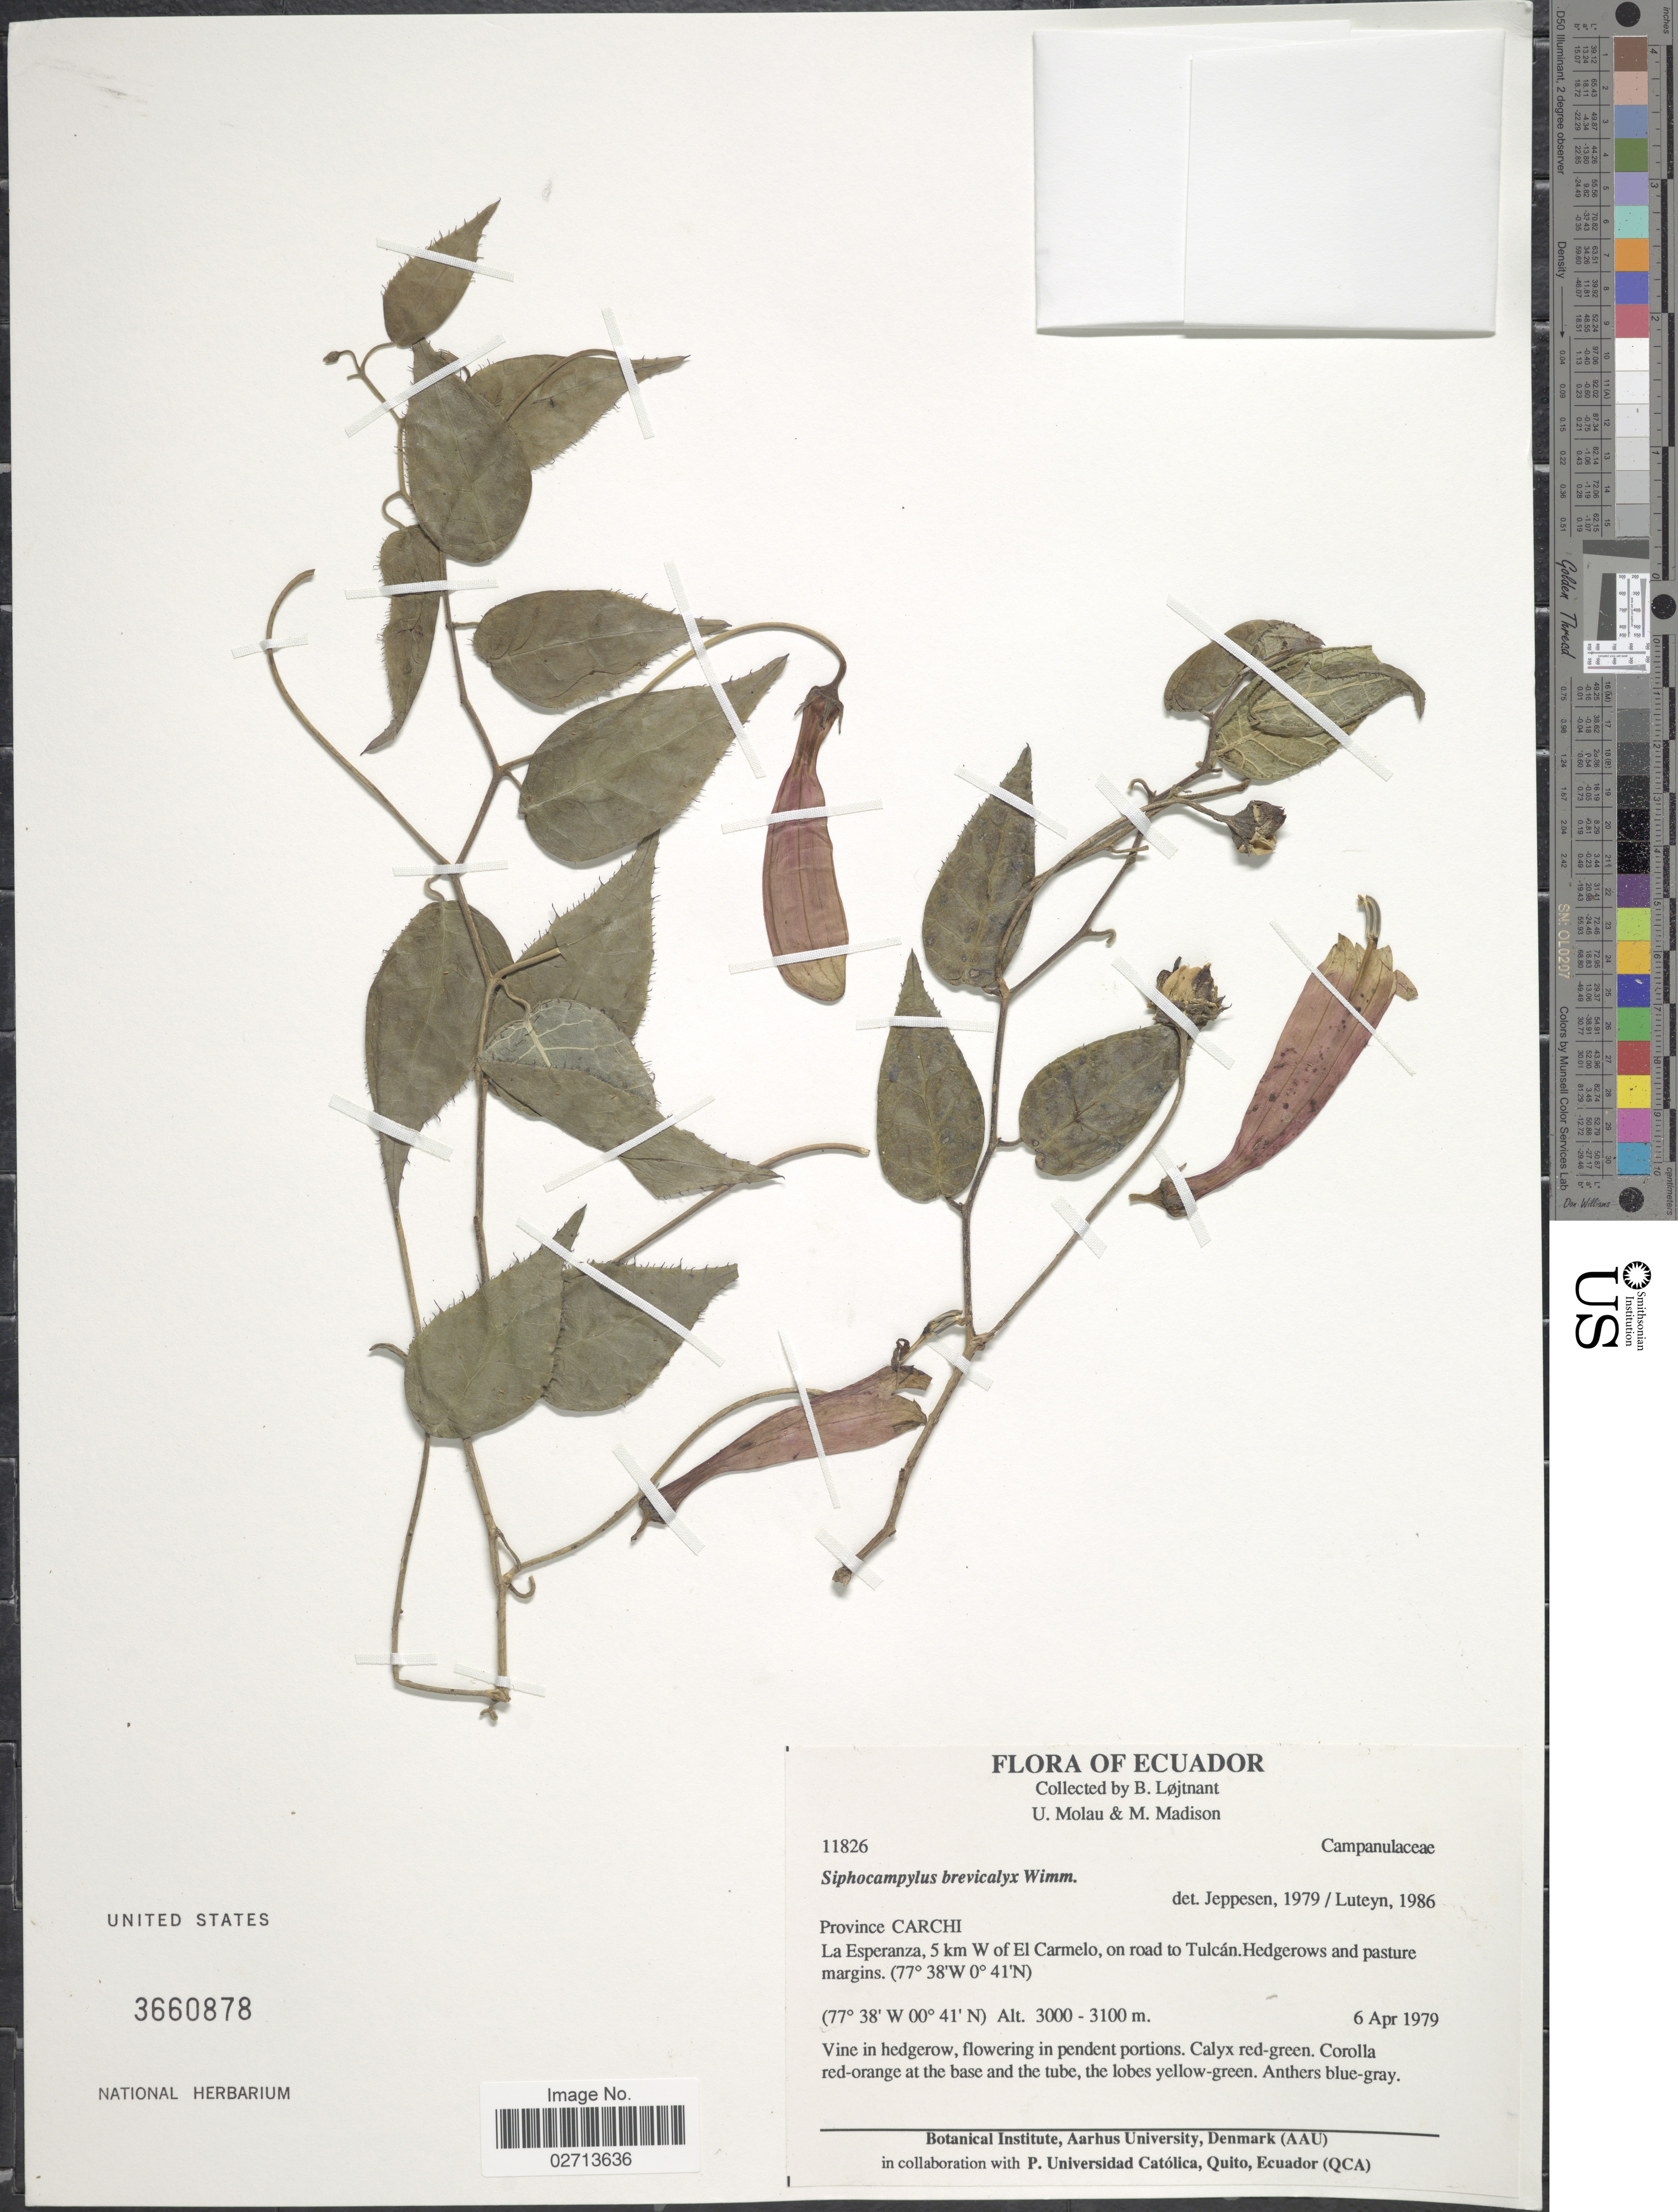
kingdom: Plantae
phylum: Tracheophyta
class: Magnoliopsida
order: Asterales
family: Campanulaceae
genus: Siphocampylus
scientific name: Siphocampylus brevicalyx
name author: E. Wimm.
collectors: B. Löjtnant, U. Molau & M. Madison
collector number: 11826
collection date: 1979-04-06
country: Ecuador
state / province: Carchi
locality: La Esperanza 5 km W of El Carmelo on road to Tulcan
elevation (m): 3000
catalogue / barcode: US 3660878